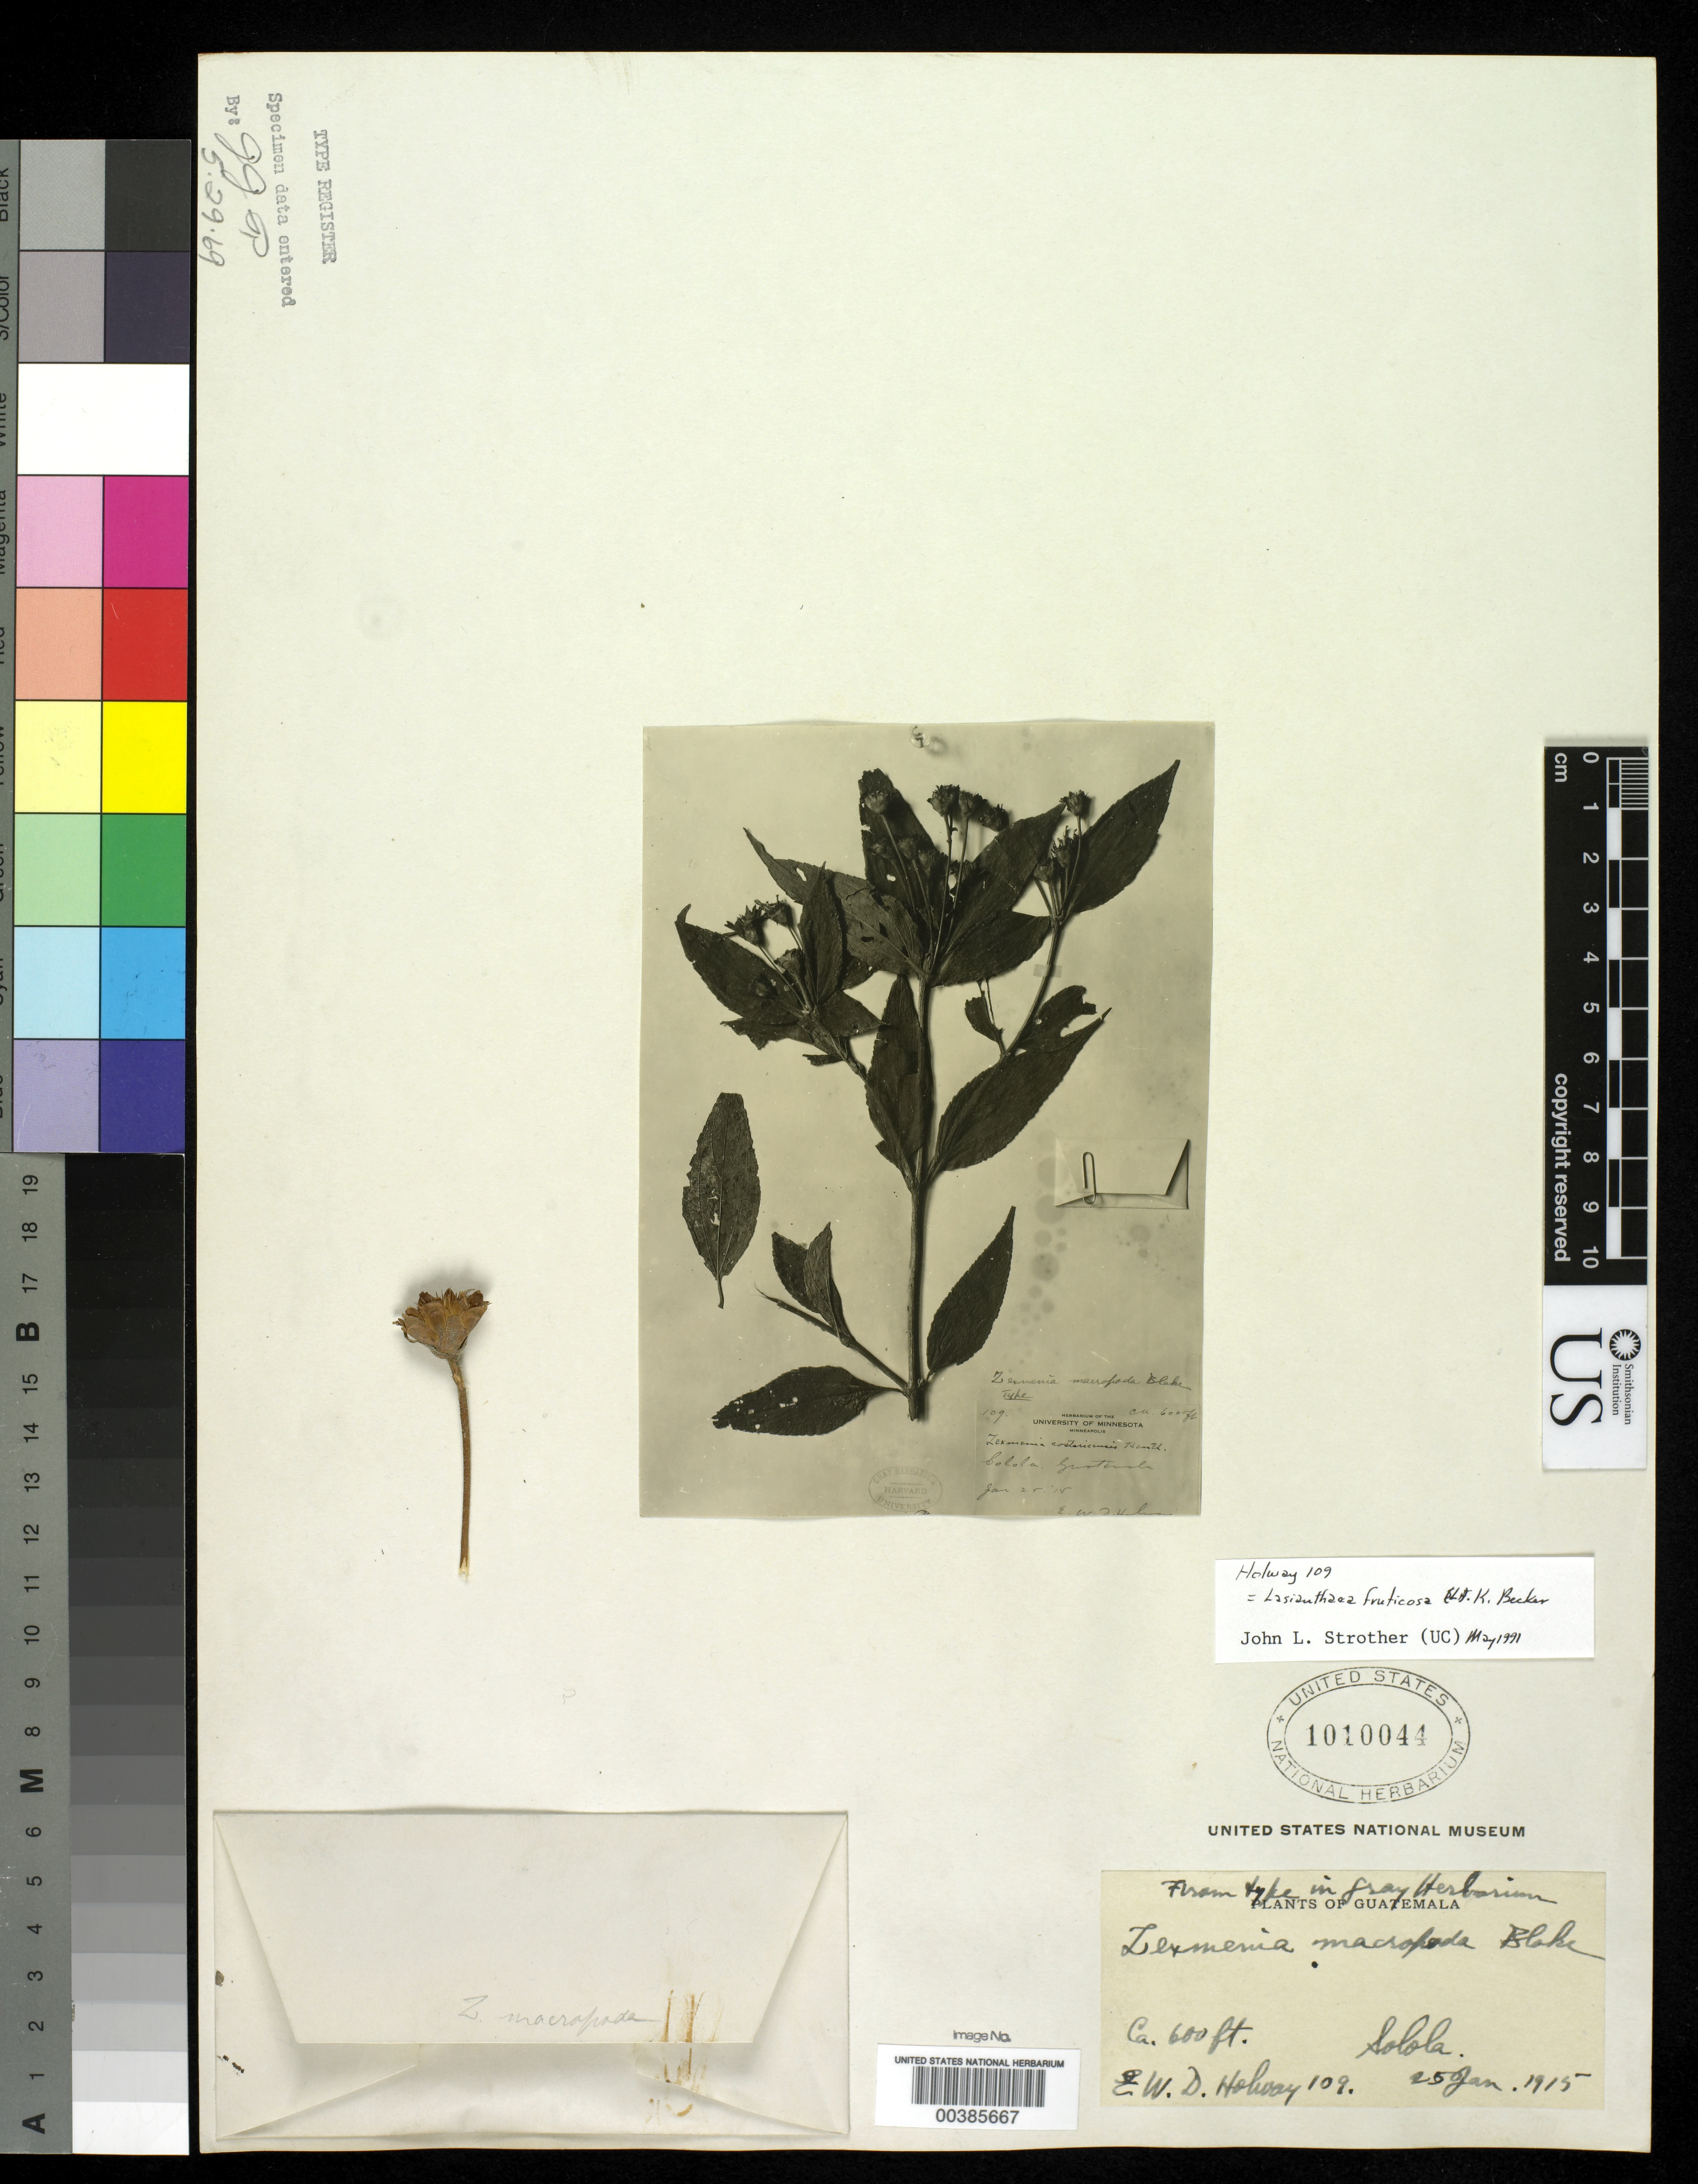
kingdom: Plantae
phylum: Tracheophyta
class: Magnoliopsida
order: Asterales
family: Asteraceae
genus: Zexmenia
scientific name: Zexmenia macropoda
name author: S.F. Blake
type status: Isotype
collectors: E. W. D. Holway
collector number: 109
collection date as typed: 25 Jan 1915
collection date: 1915-01-25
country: Guatemala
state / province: Sololá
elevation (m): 183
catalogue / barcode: US 1010044